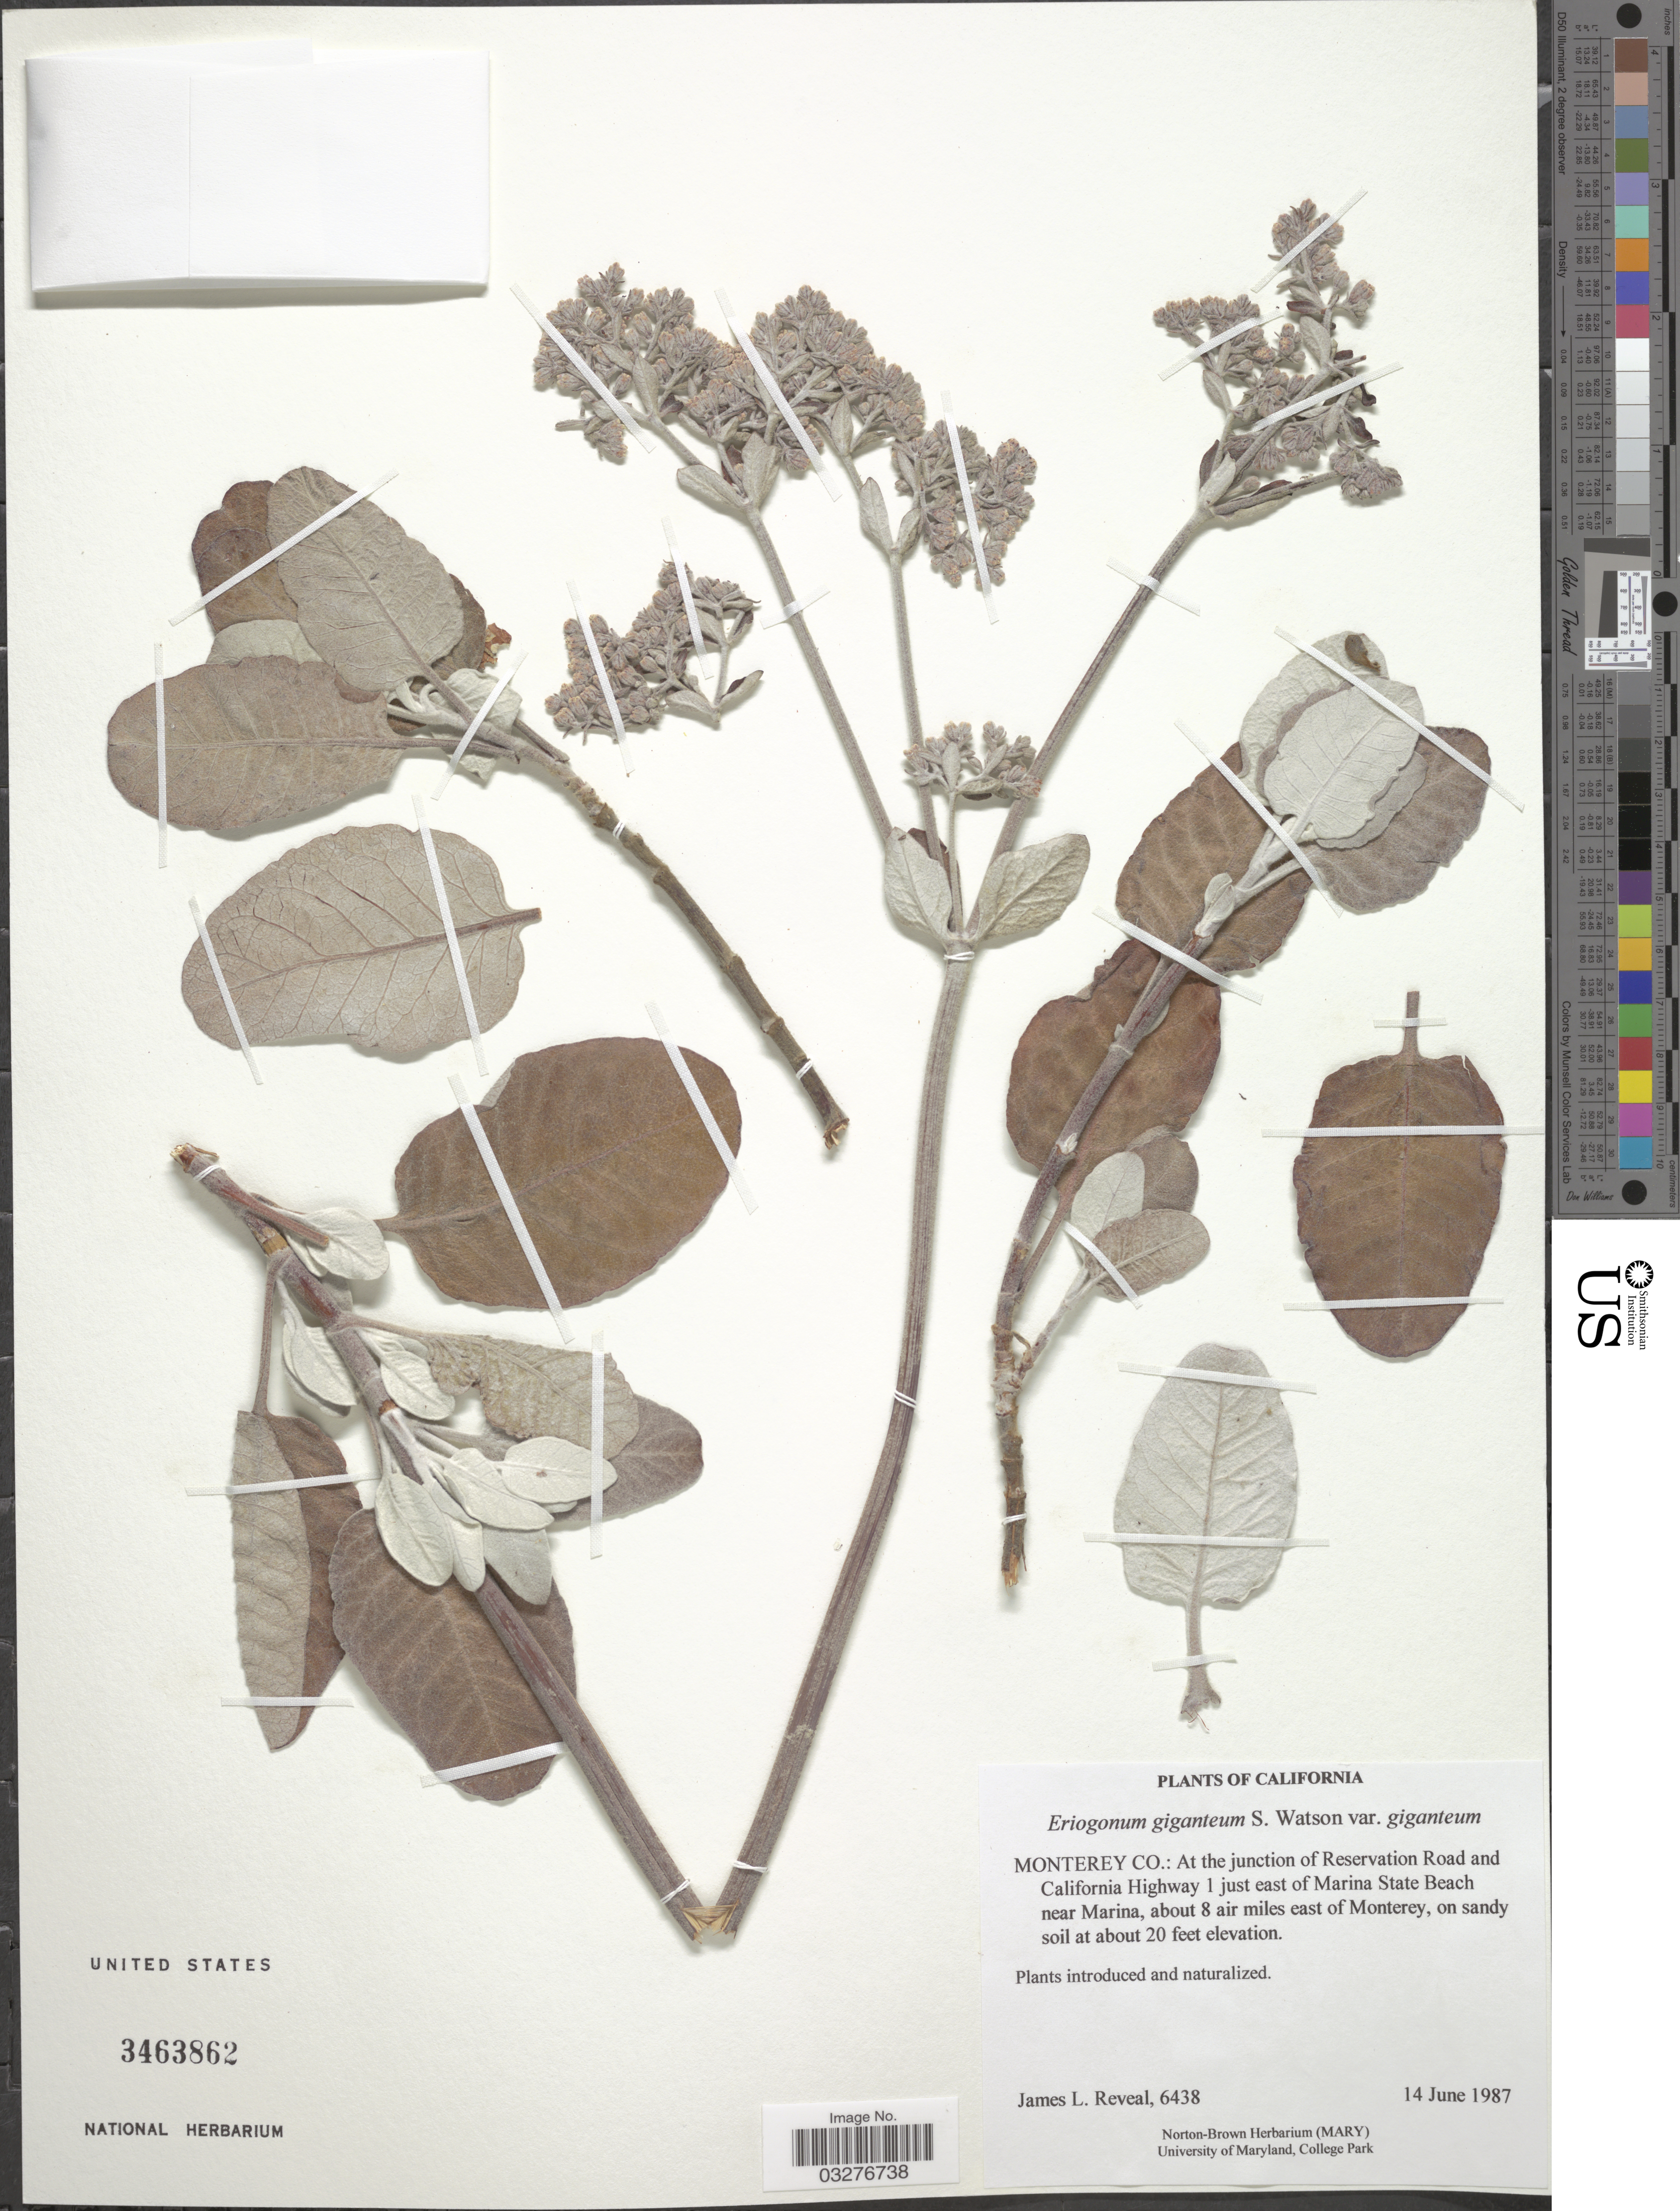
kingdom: Plantae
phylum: Tracheophyta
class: Magnoliopsida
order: Caryophyllales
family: Polygonaceae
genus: Eriogonum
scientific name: Eriogonum giganteum var. giganteum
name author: S. Watson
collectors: J. L. Reveal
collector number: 6438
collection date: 1987-06-14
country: United States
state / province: California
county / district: Monterey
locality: Monterey Co.: At the junction of Reservation Road and California Highway 1 just east of Marina State Beach near Marina, about 8 air miles east of Monterey.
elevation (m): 6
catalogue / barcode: US 3463862